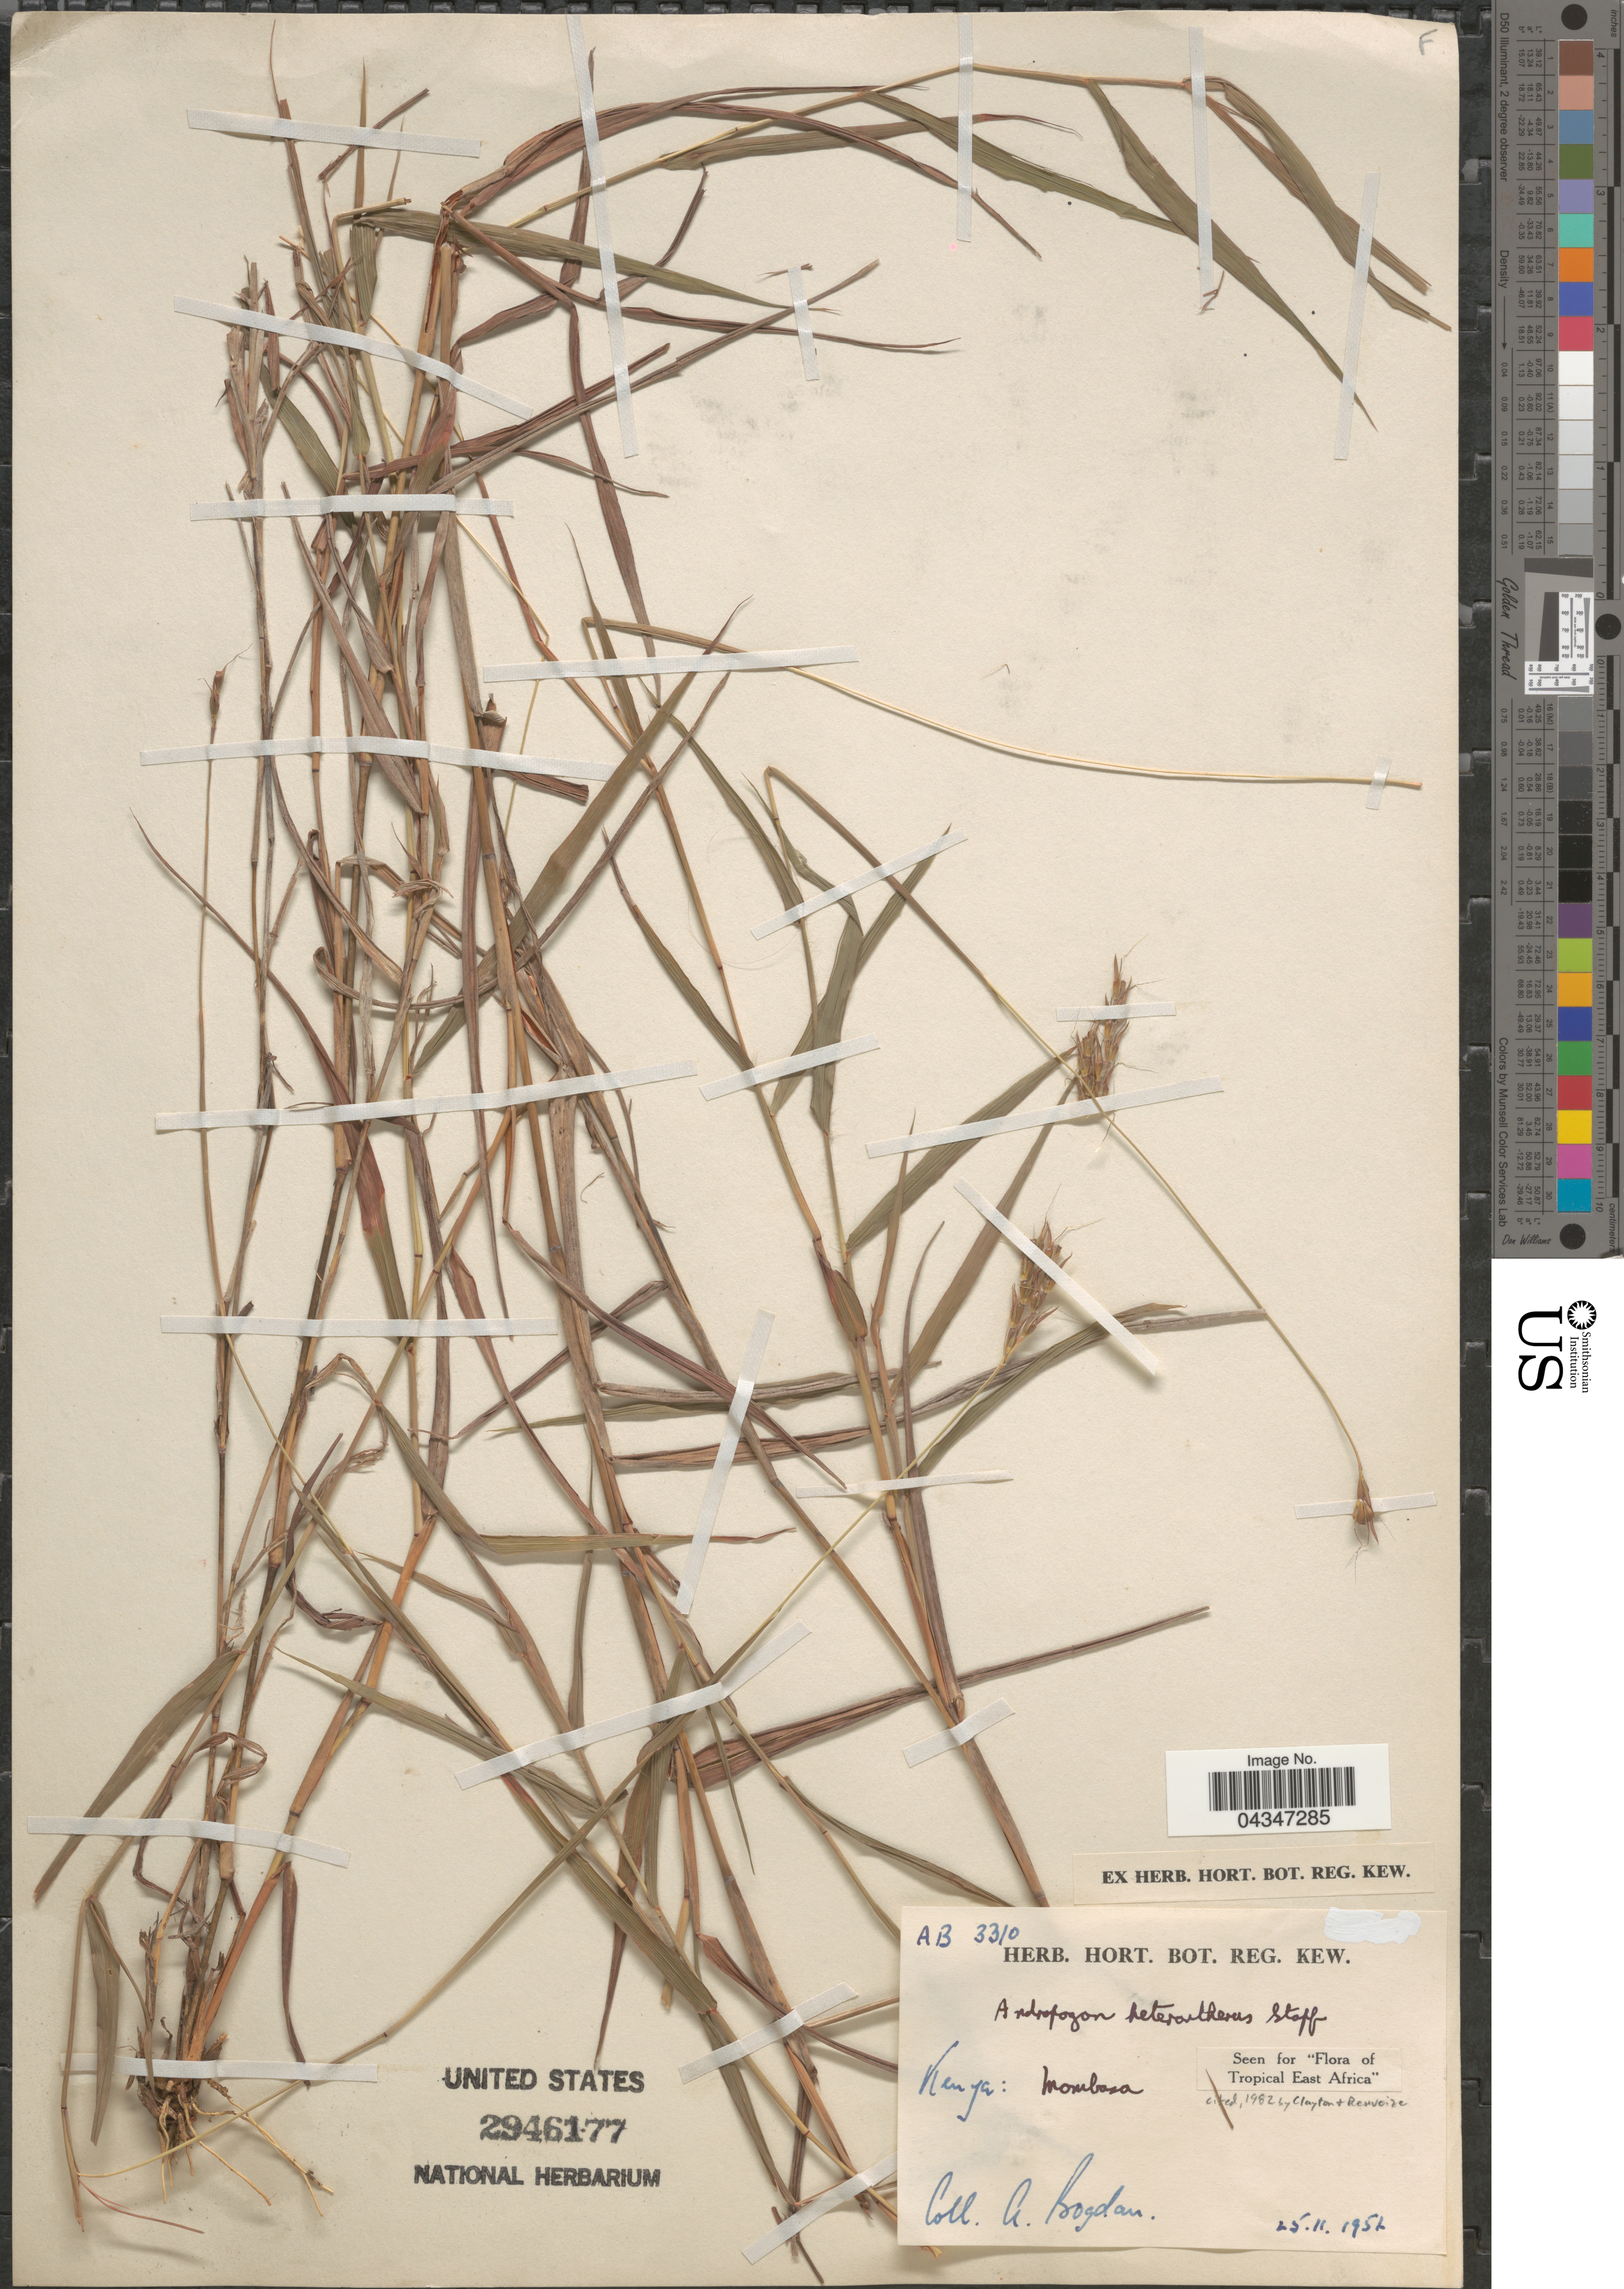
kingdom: Plantae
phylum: Tracheophyta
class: Liliopsida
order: Poales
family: Poaceae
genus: Andropogon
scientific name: Andropogon heterantherus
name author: Stapf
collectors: A. Bogdan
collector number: AB3310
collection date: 1952-11-25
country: Kenya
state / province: Mombasa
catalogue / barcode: US 2946177